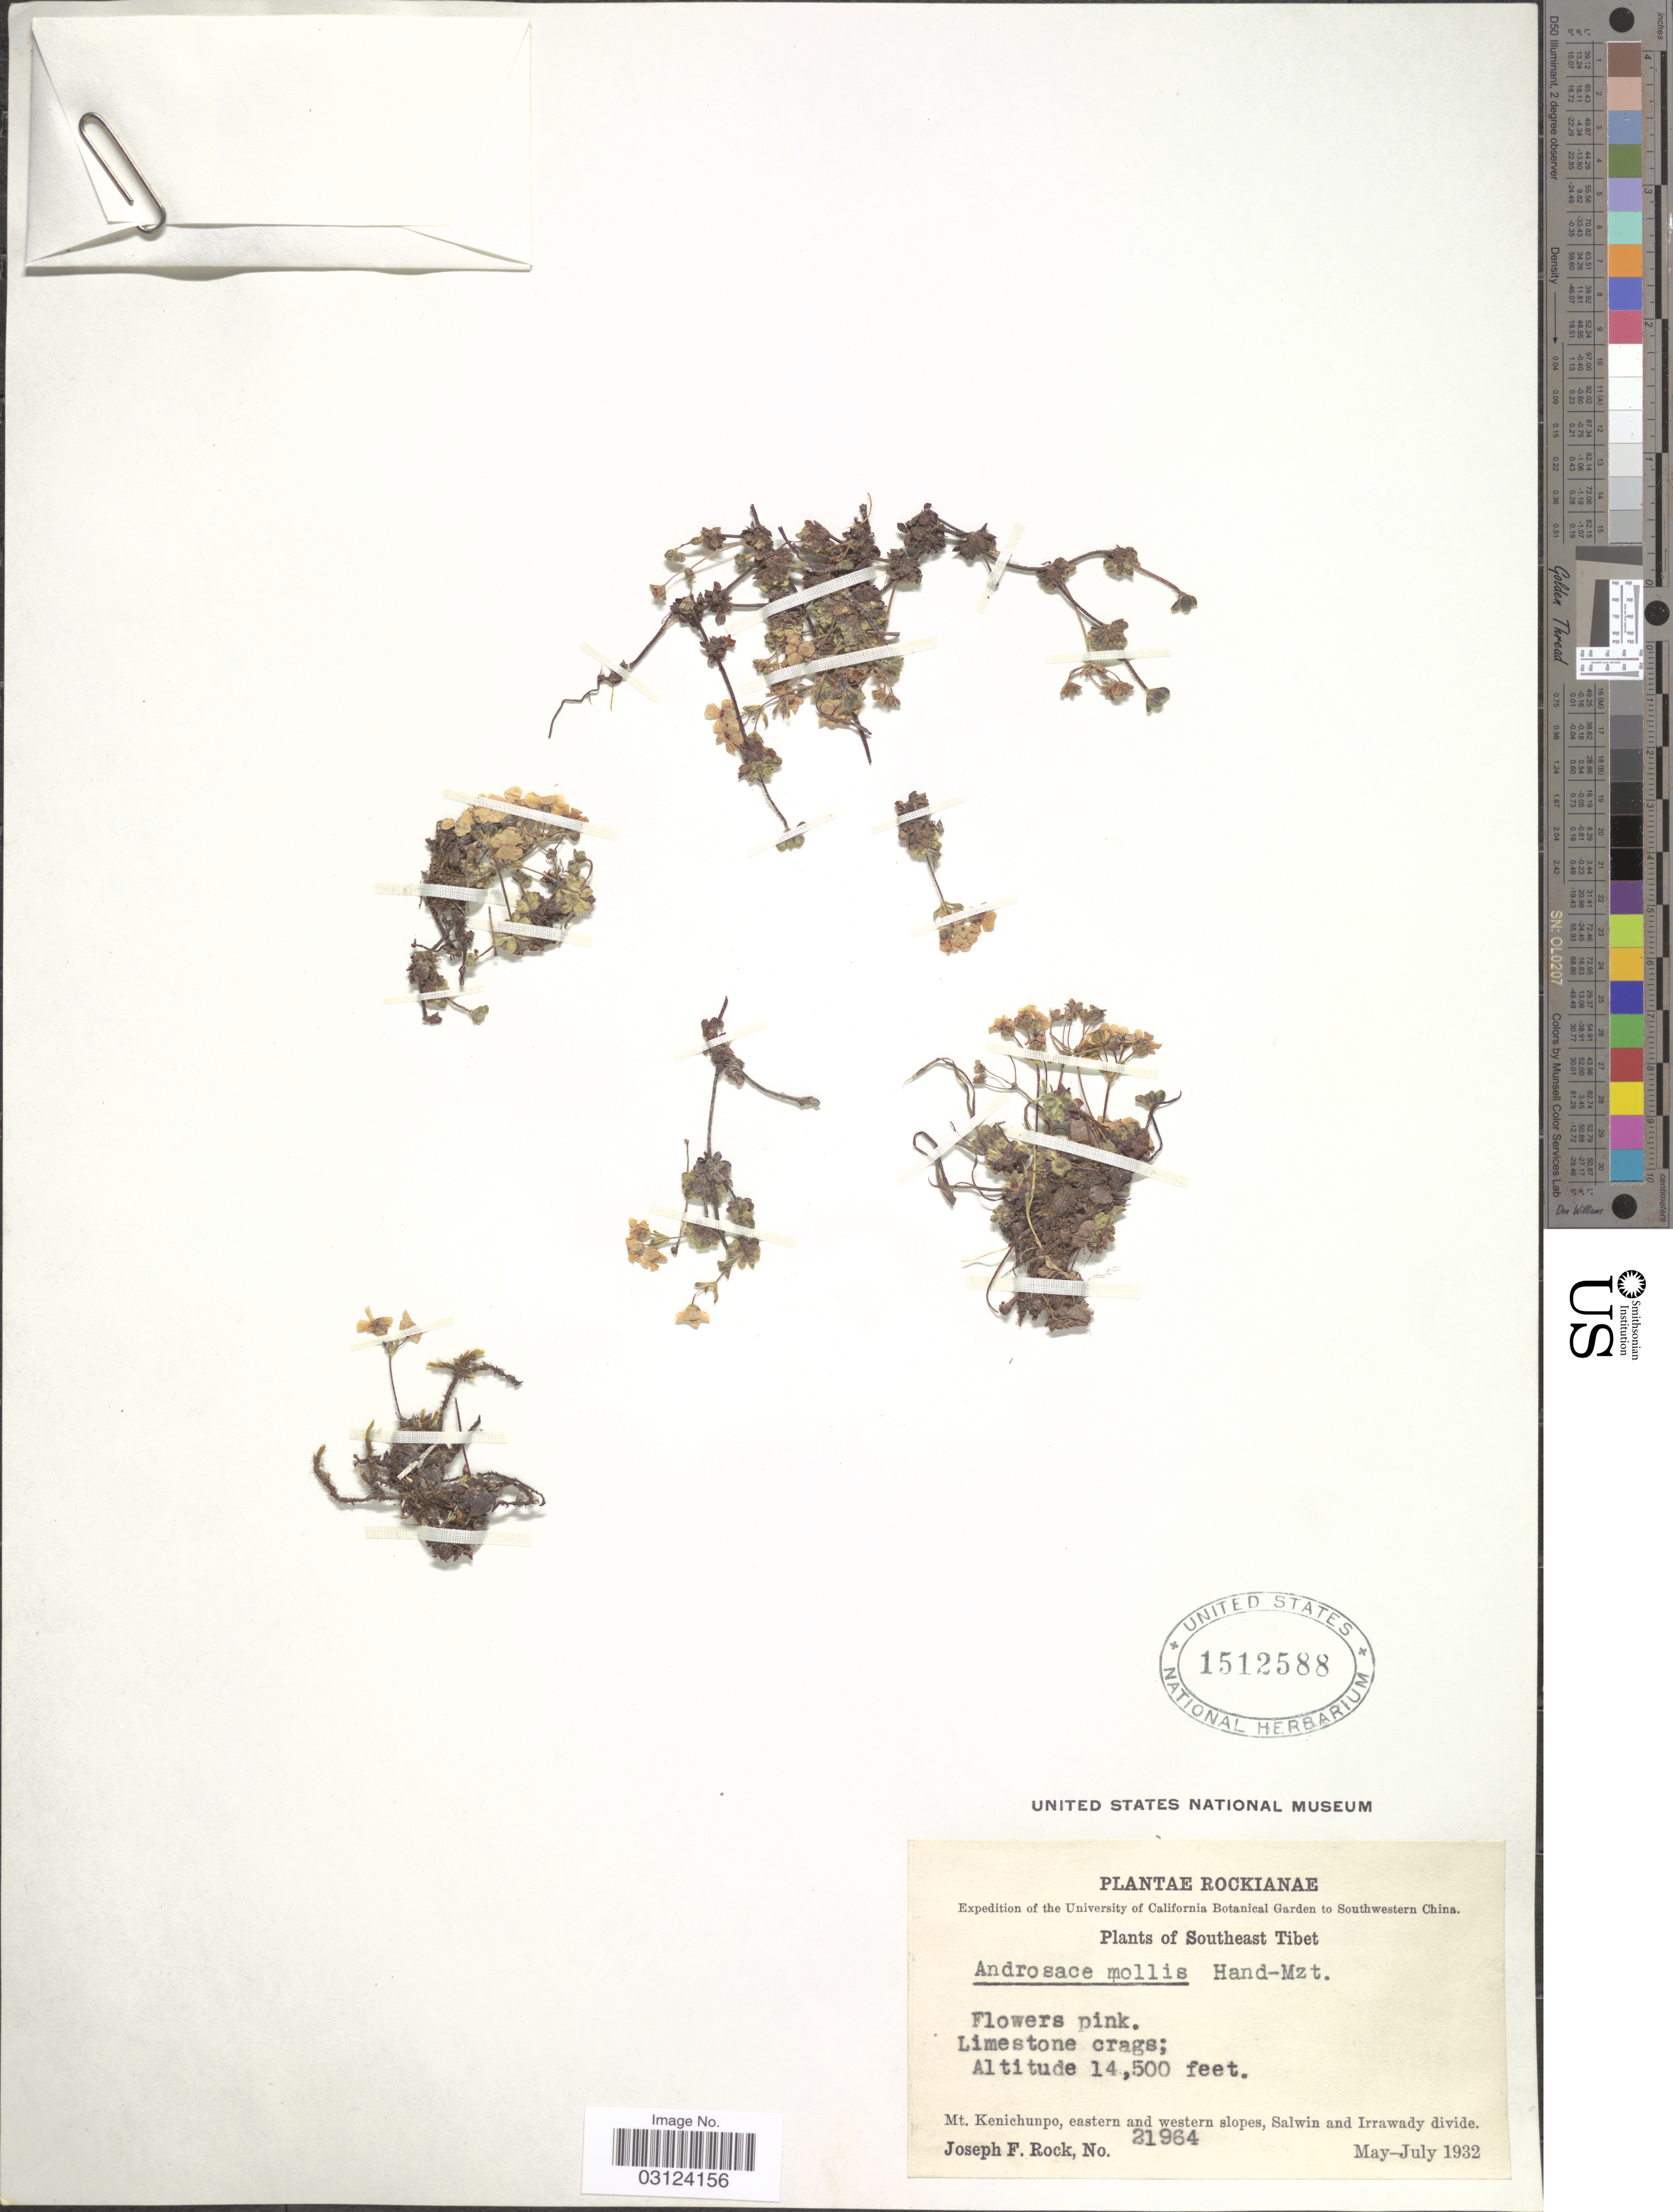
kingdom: Plantae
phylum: Tracheophyta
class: Magnoliopsida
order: Ericales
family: Primulaceae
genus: Androsace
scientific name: Androsace mollis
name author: Hand.-Mazz.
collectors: J. F. Rock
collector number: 21964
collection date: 1932-05/1932-07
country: China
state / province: Xizang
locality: Southeast Tibet, Mt. Kenichunpo, eastern and western slopes, Salwin and Irrawady divide, Southwestern China.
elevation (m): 4420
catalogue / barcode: US 1512588